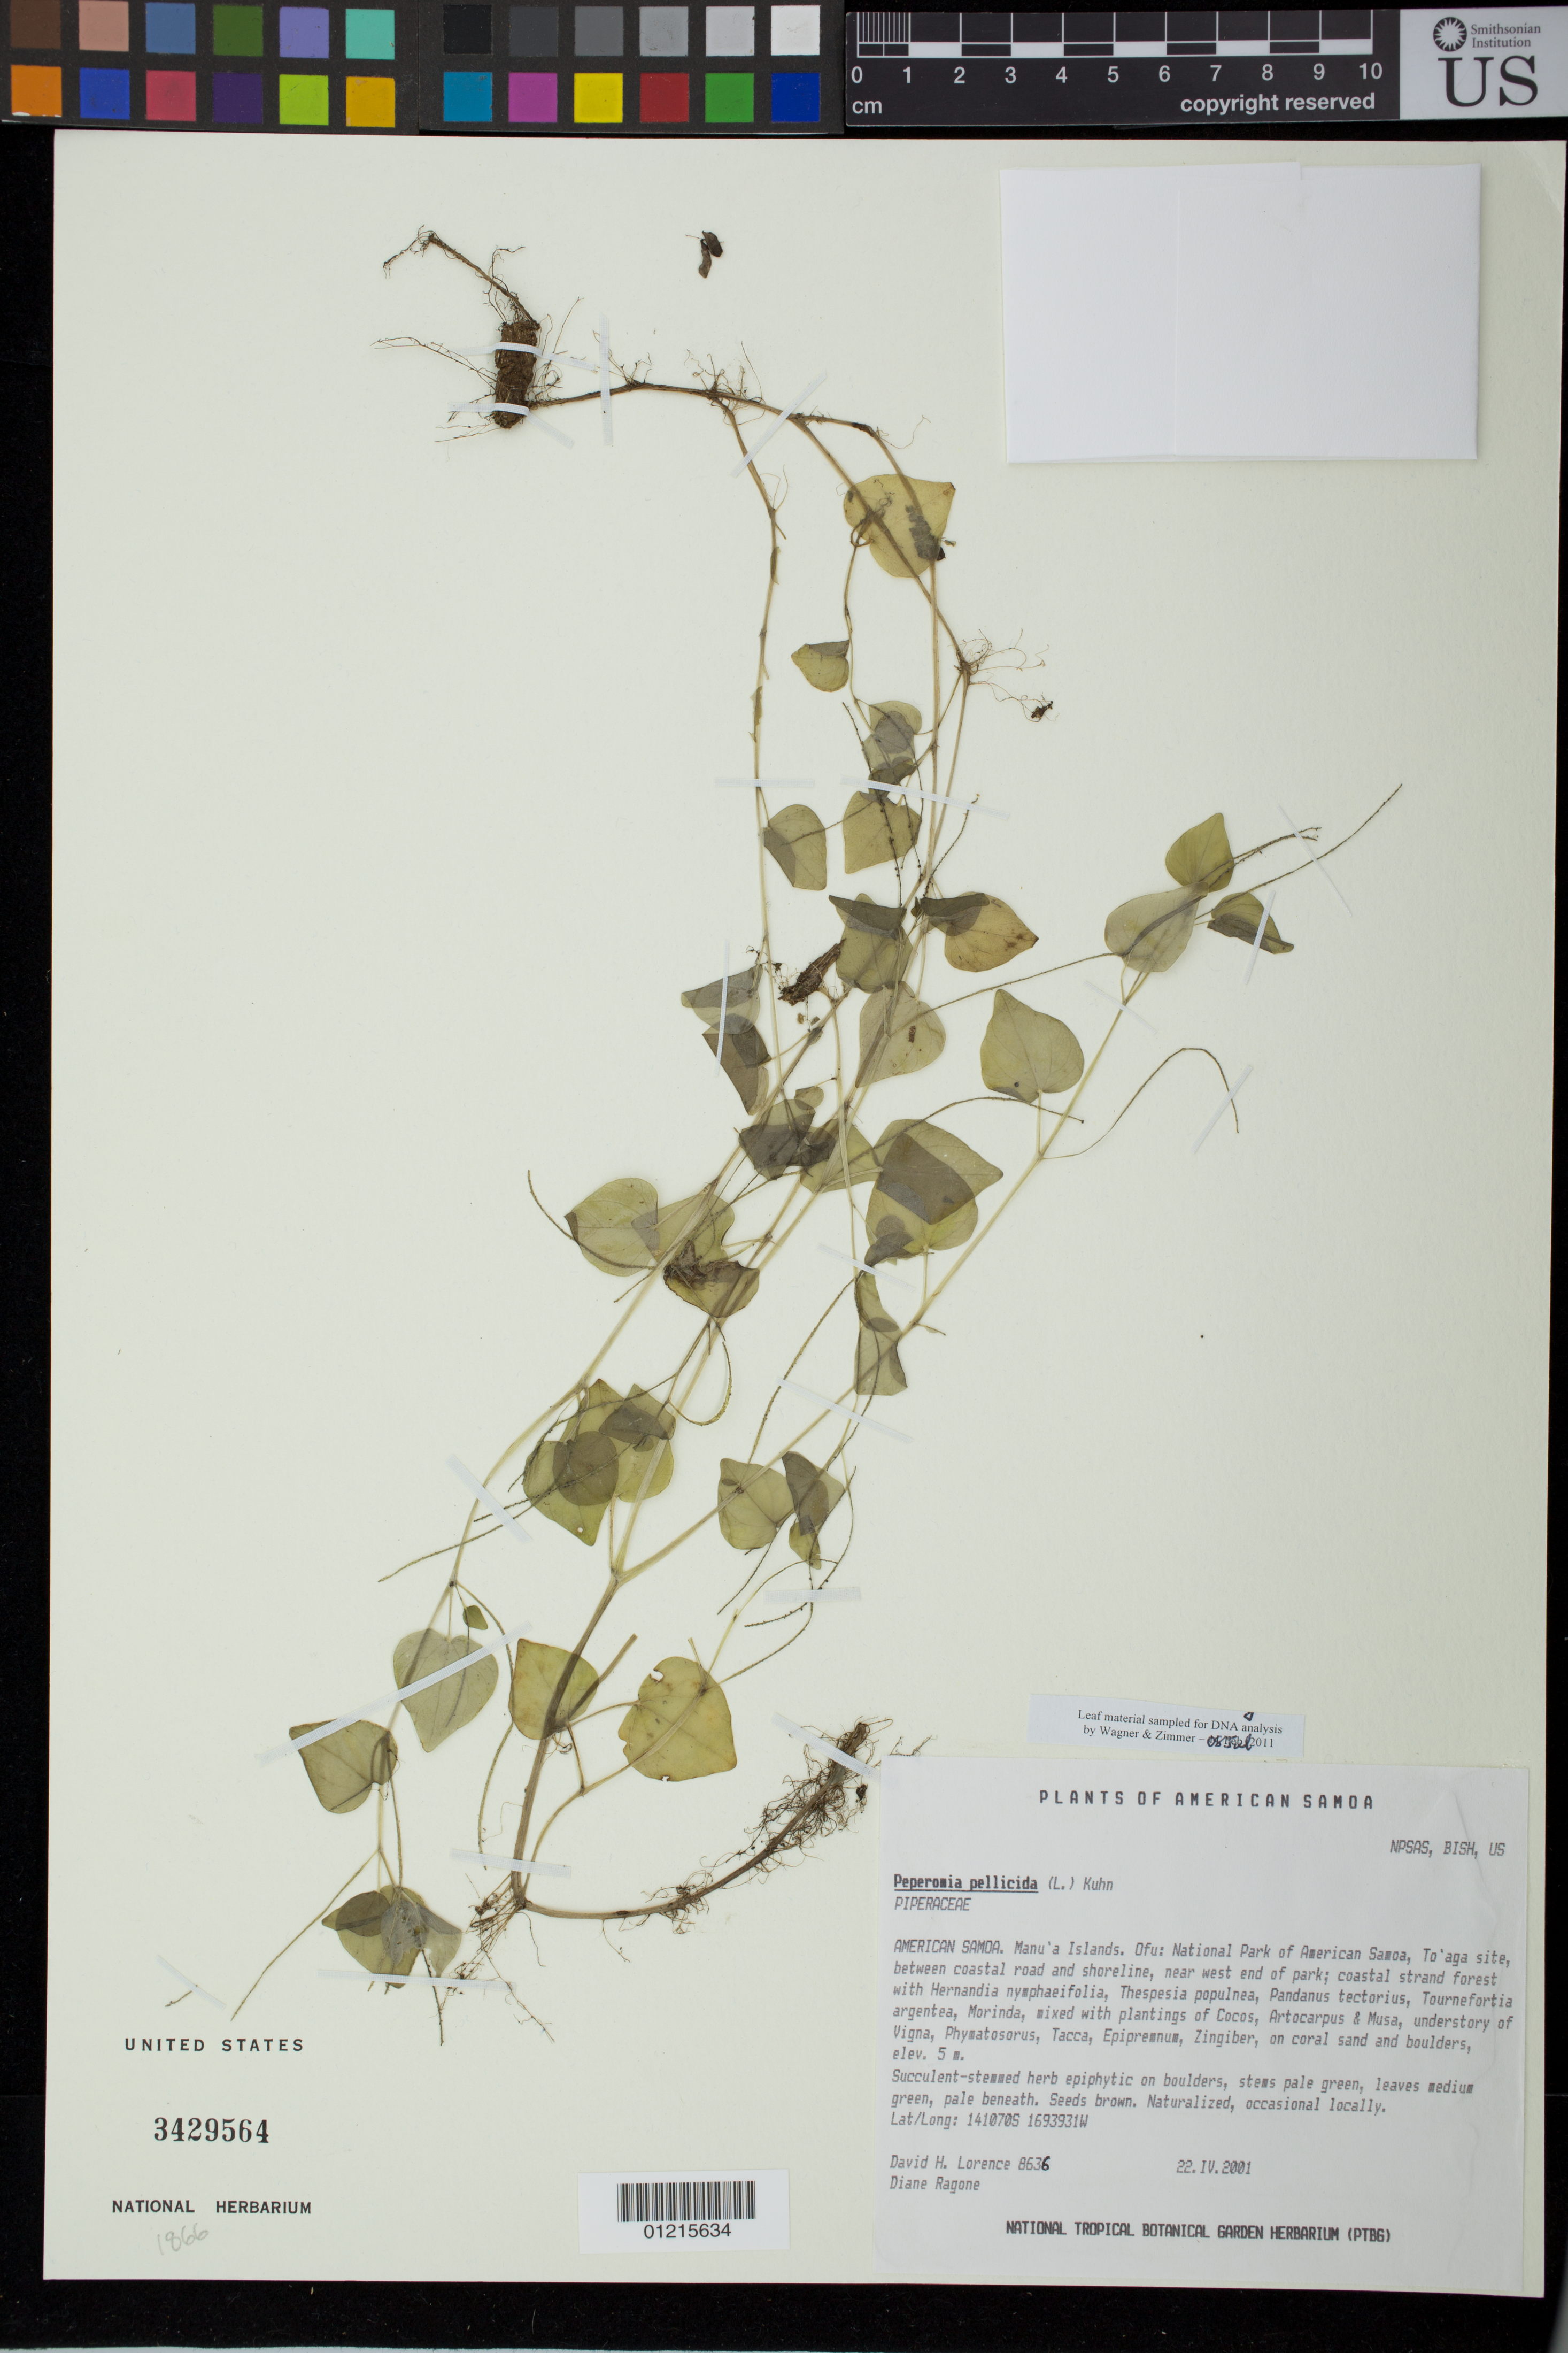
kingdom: Plantae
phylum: Tracheophyta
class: Magnoliopsida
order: Piperales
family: Piperaceae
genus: Peperomia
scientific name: Peperomia pellucida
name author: (L.) Kunth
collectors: D. Lorence & D. Ragone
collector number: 8636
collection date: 2001-04-22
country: American Samoa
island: Ofu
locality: National Park of American Samoa, Ro'aga site, between coastal road and shoreline, near west end of park.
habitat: Coastal strand forest.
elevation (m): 5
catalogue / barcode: US 3429465